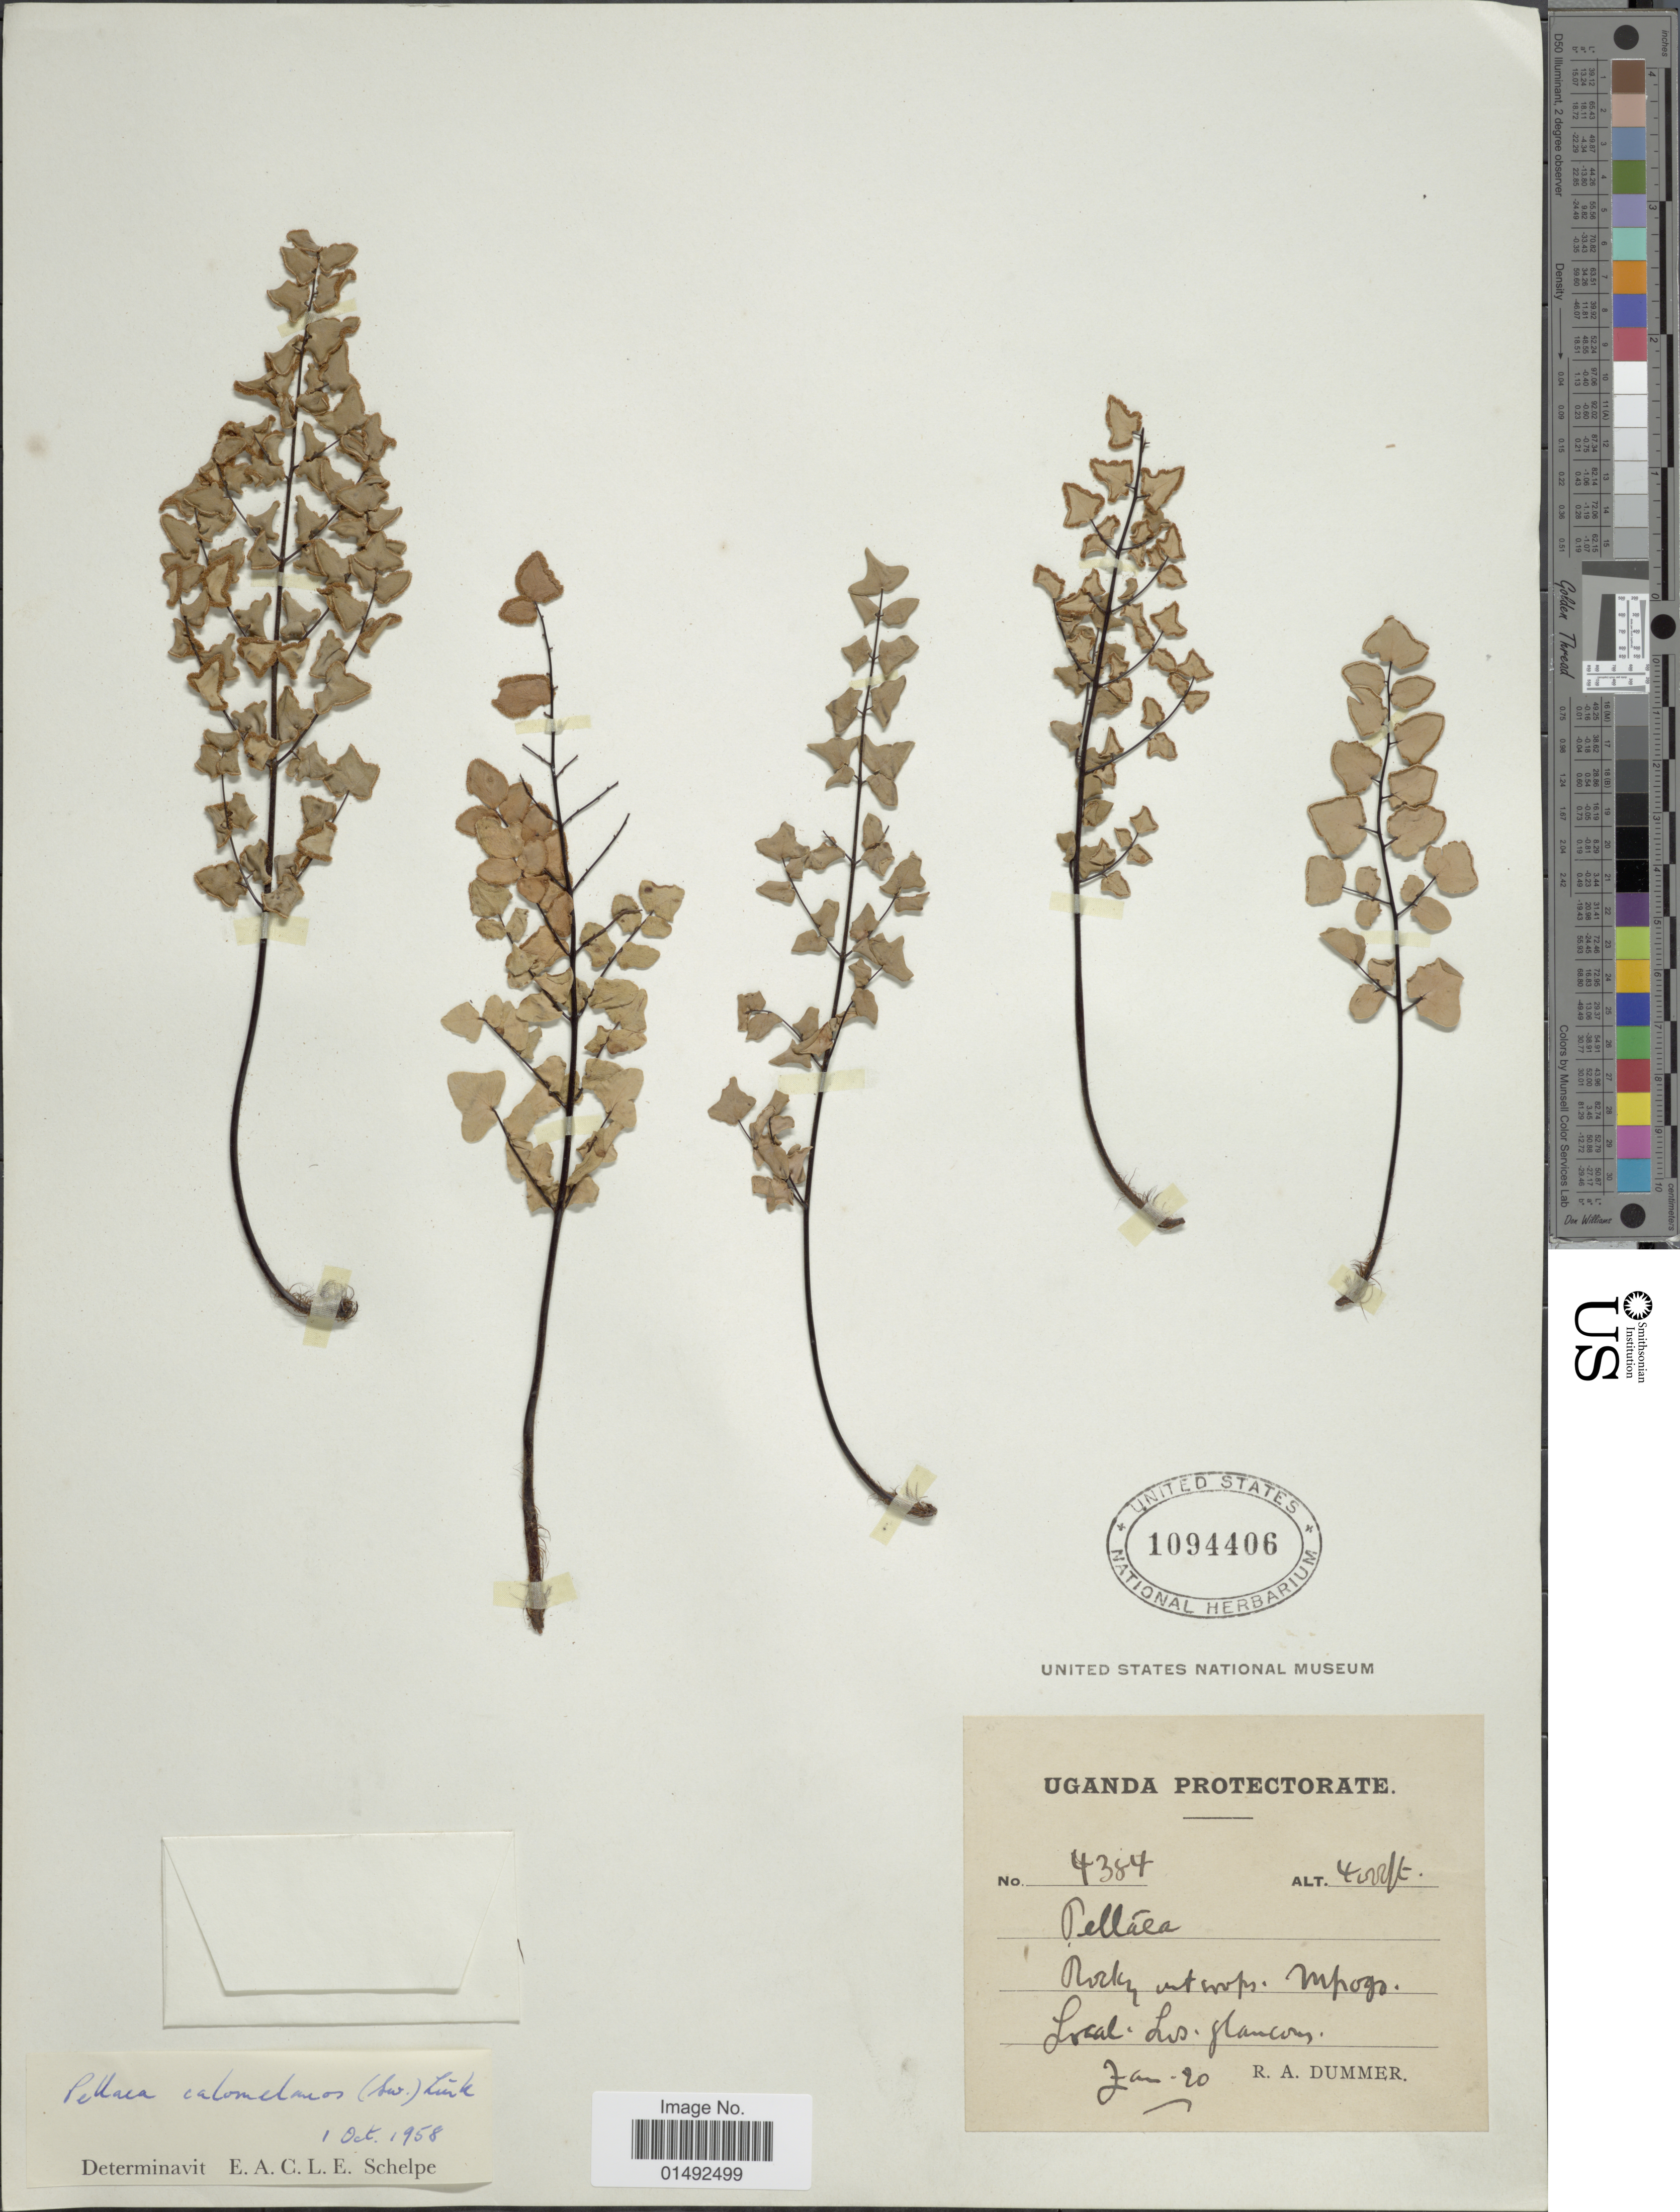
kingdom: Plantae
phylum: Tracheophyta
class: Polypodiopsida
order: Polypodiales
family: Pteridaceae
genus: Pellaea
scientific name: Pellaea calomelanos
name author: (Sw.) Link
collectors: R. Dümmer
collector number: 4384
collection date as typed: Transcribed d/m/y: /1/20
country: Uganda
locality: Uganda Protectorate, Rocky outcrops, Mpogo.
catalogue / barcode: US 1094406